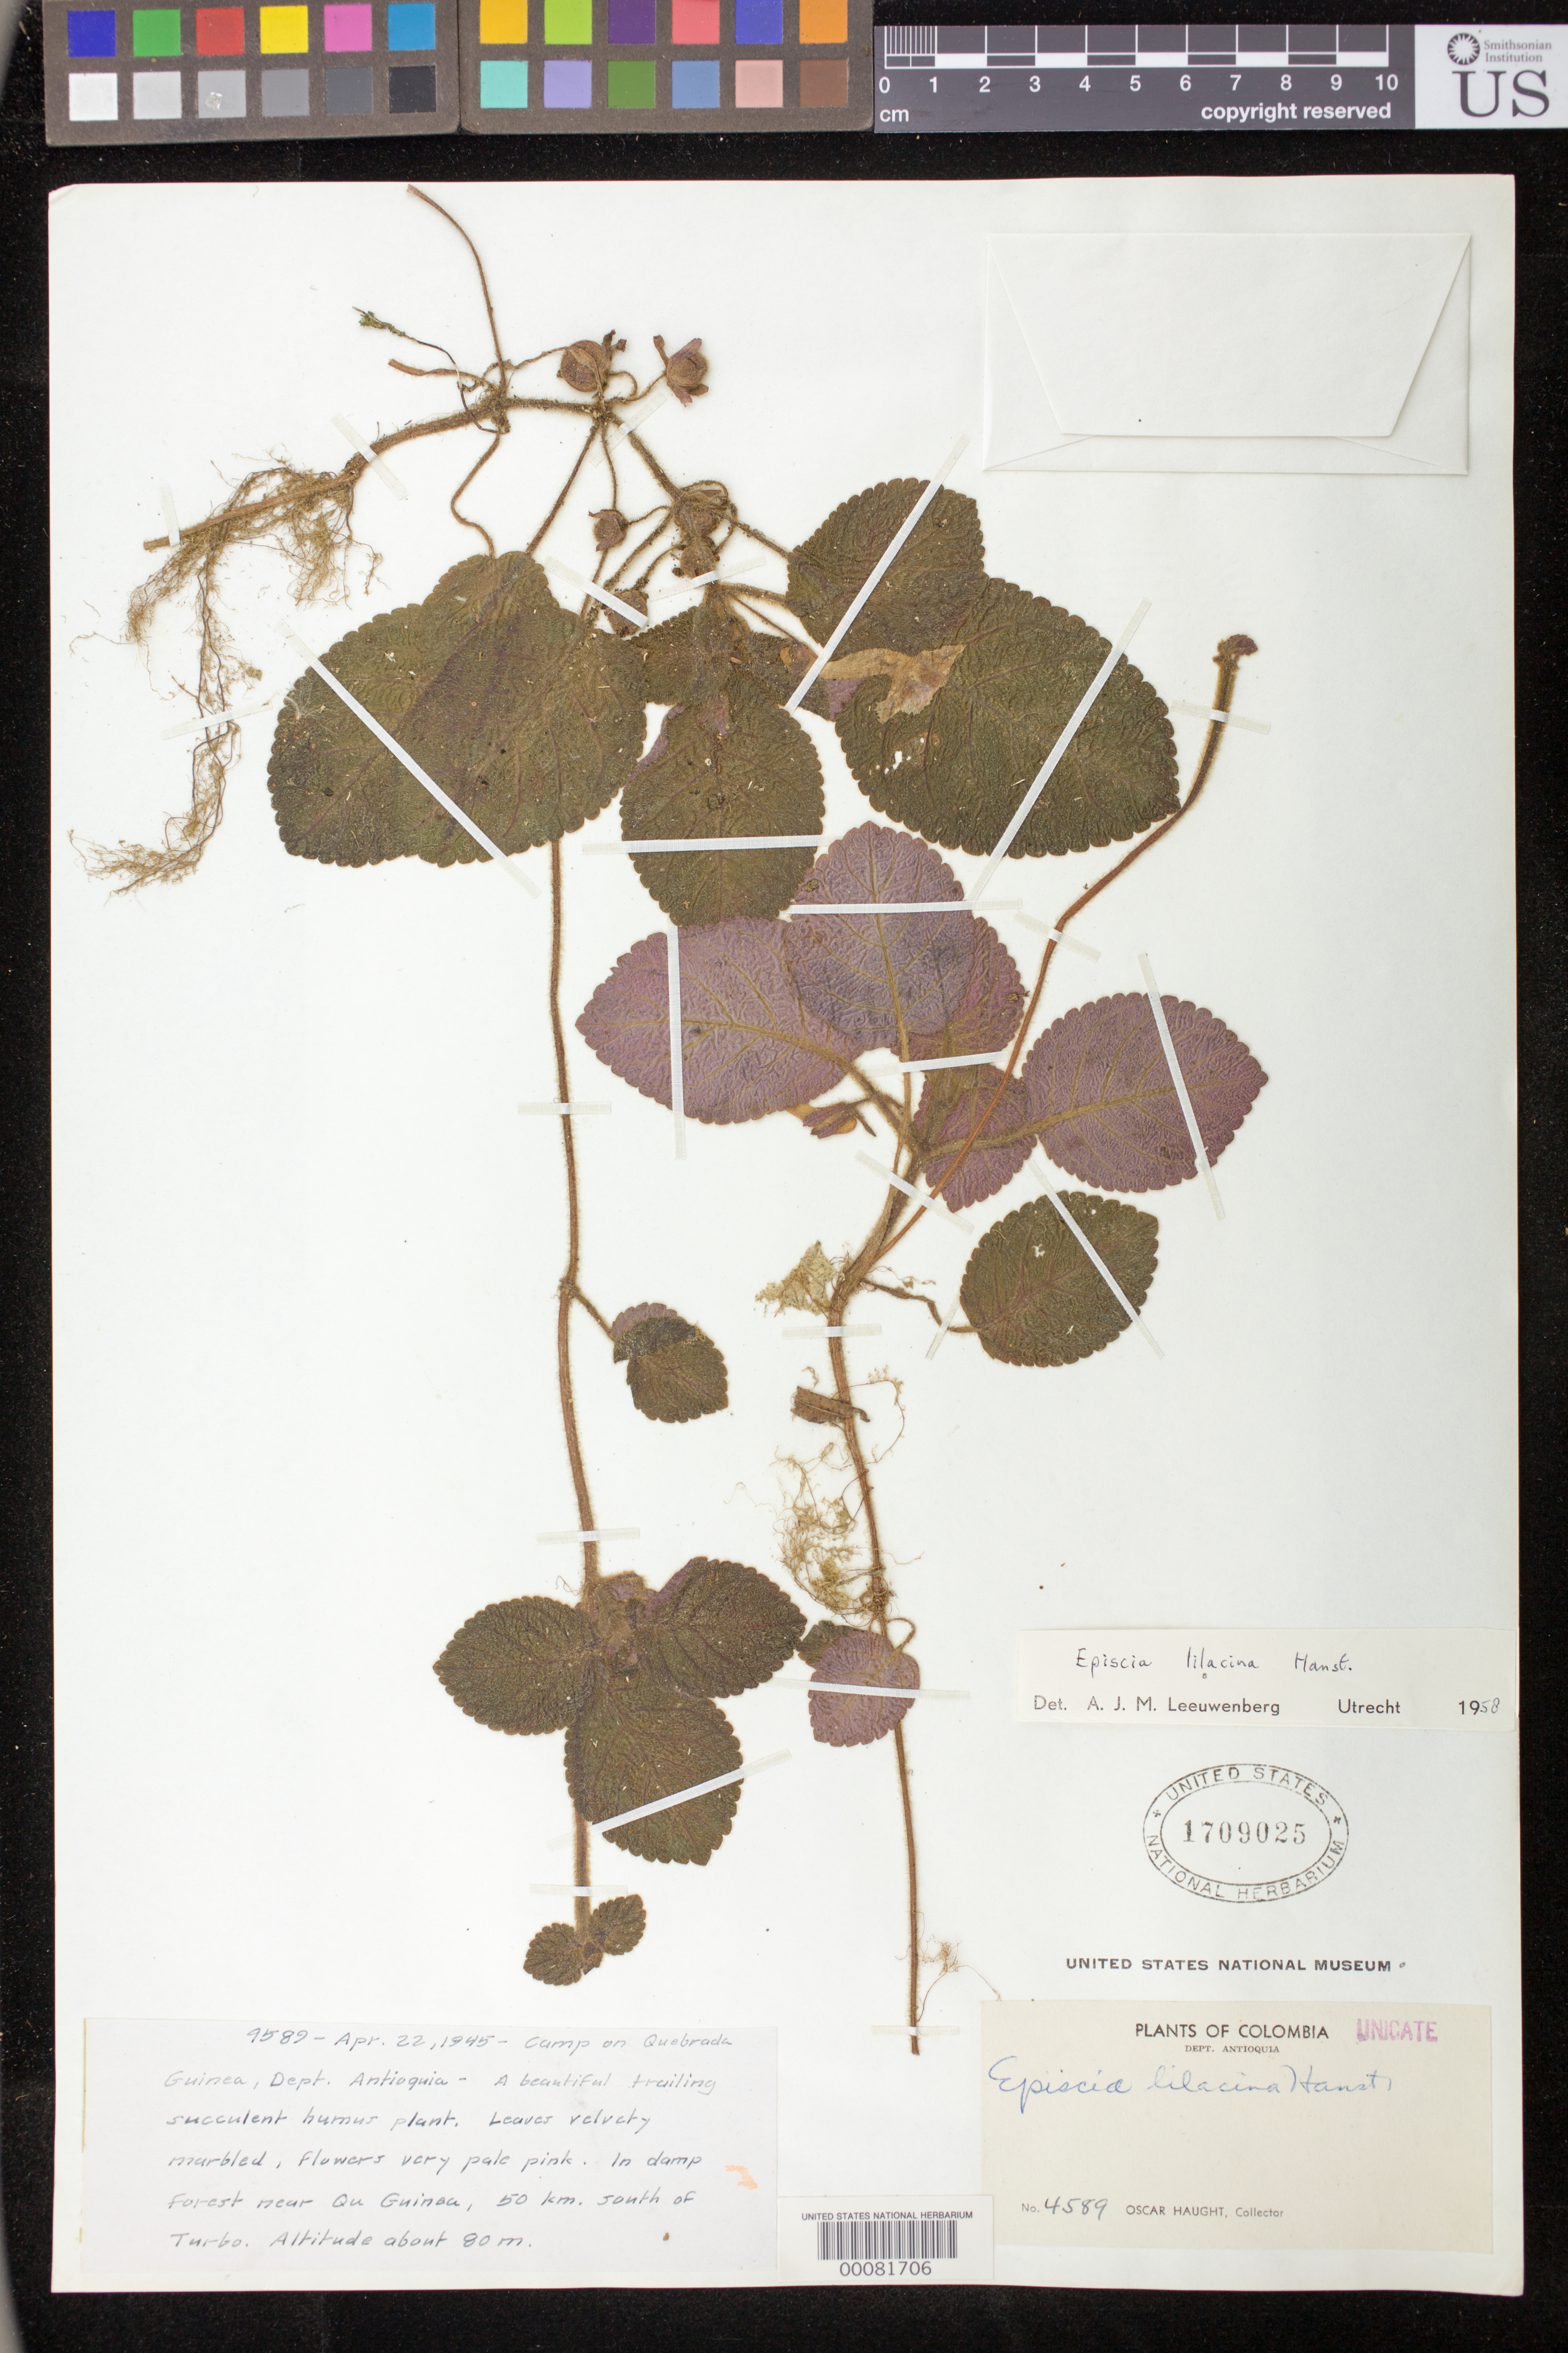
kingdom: Plantae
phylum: Tracheophyta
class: Magnoliopsida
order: Lamiales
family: Gesneriaceae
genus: Episcia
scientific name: Episcia lilacina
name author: Hanst.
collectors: O. L. Haught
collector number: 4589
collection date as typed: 22 Apr 1945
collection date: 1945-04-22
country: Colombia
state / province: Antioquia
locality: Camp on Quebrada Guinea, 50 km S of Turbo, near Quebrada Guinea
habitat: In damp forest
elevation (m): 80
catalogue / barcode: US 1709025